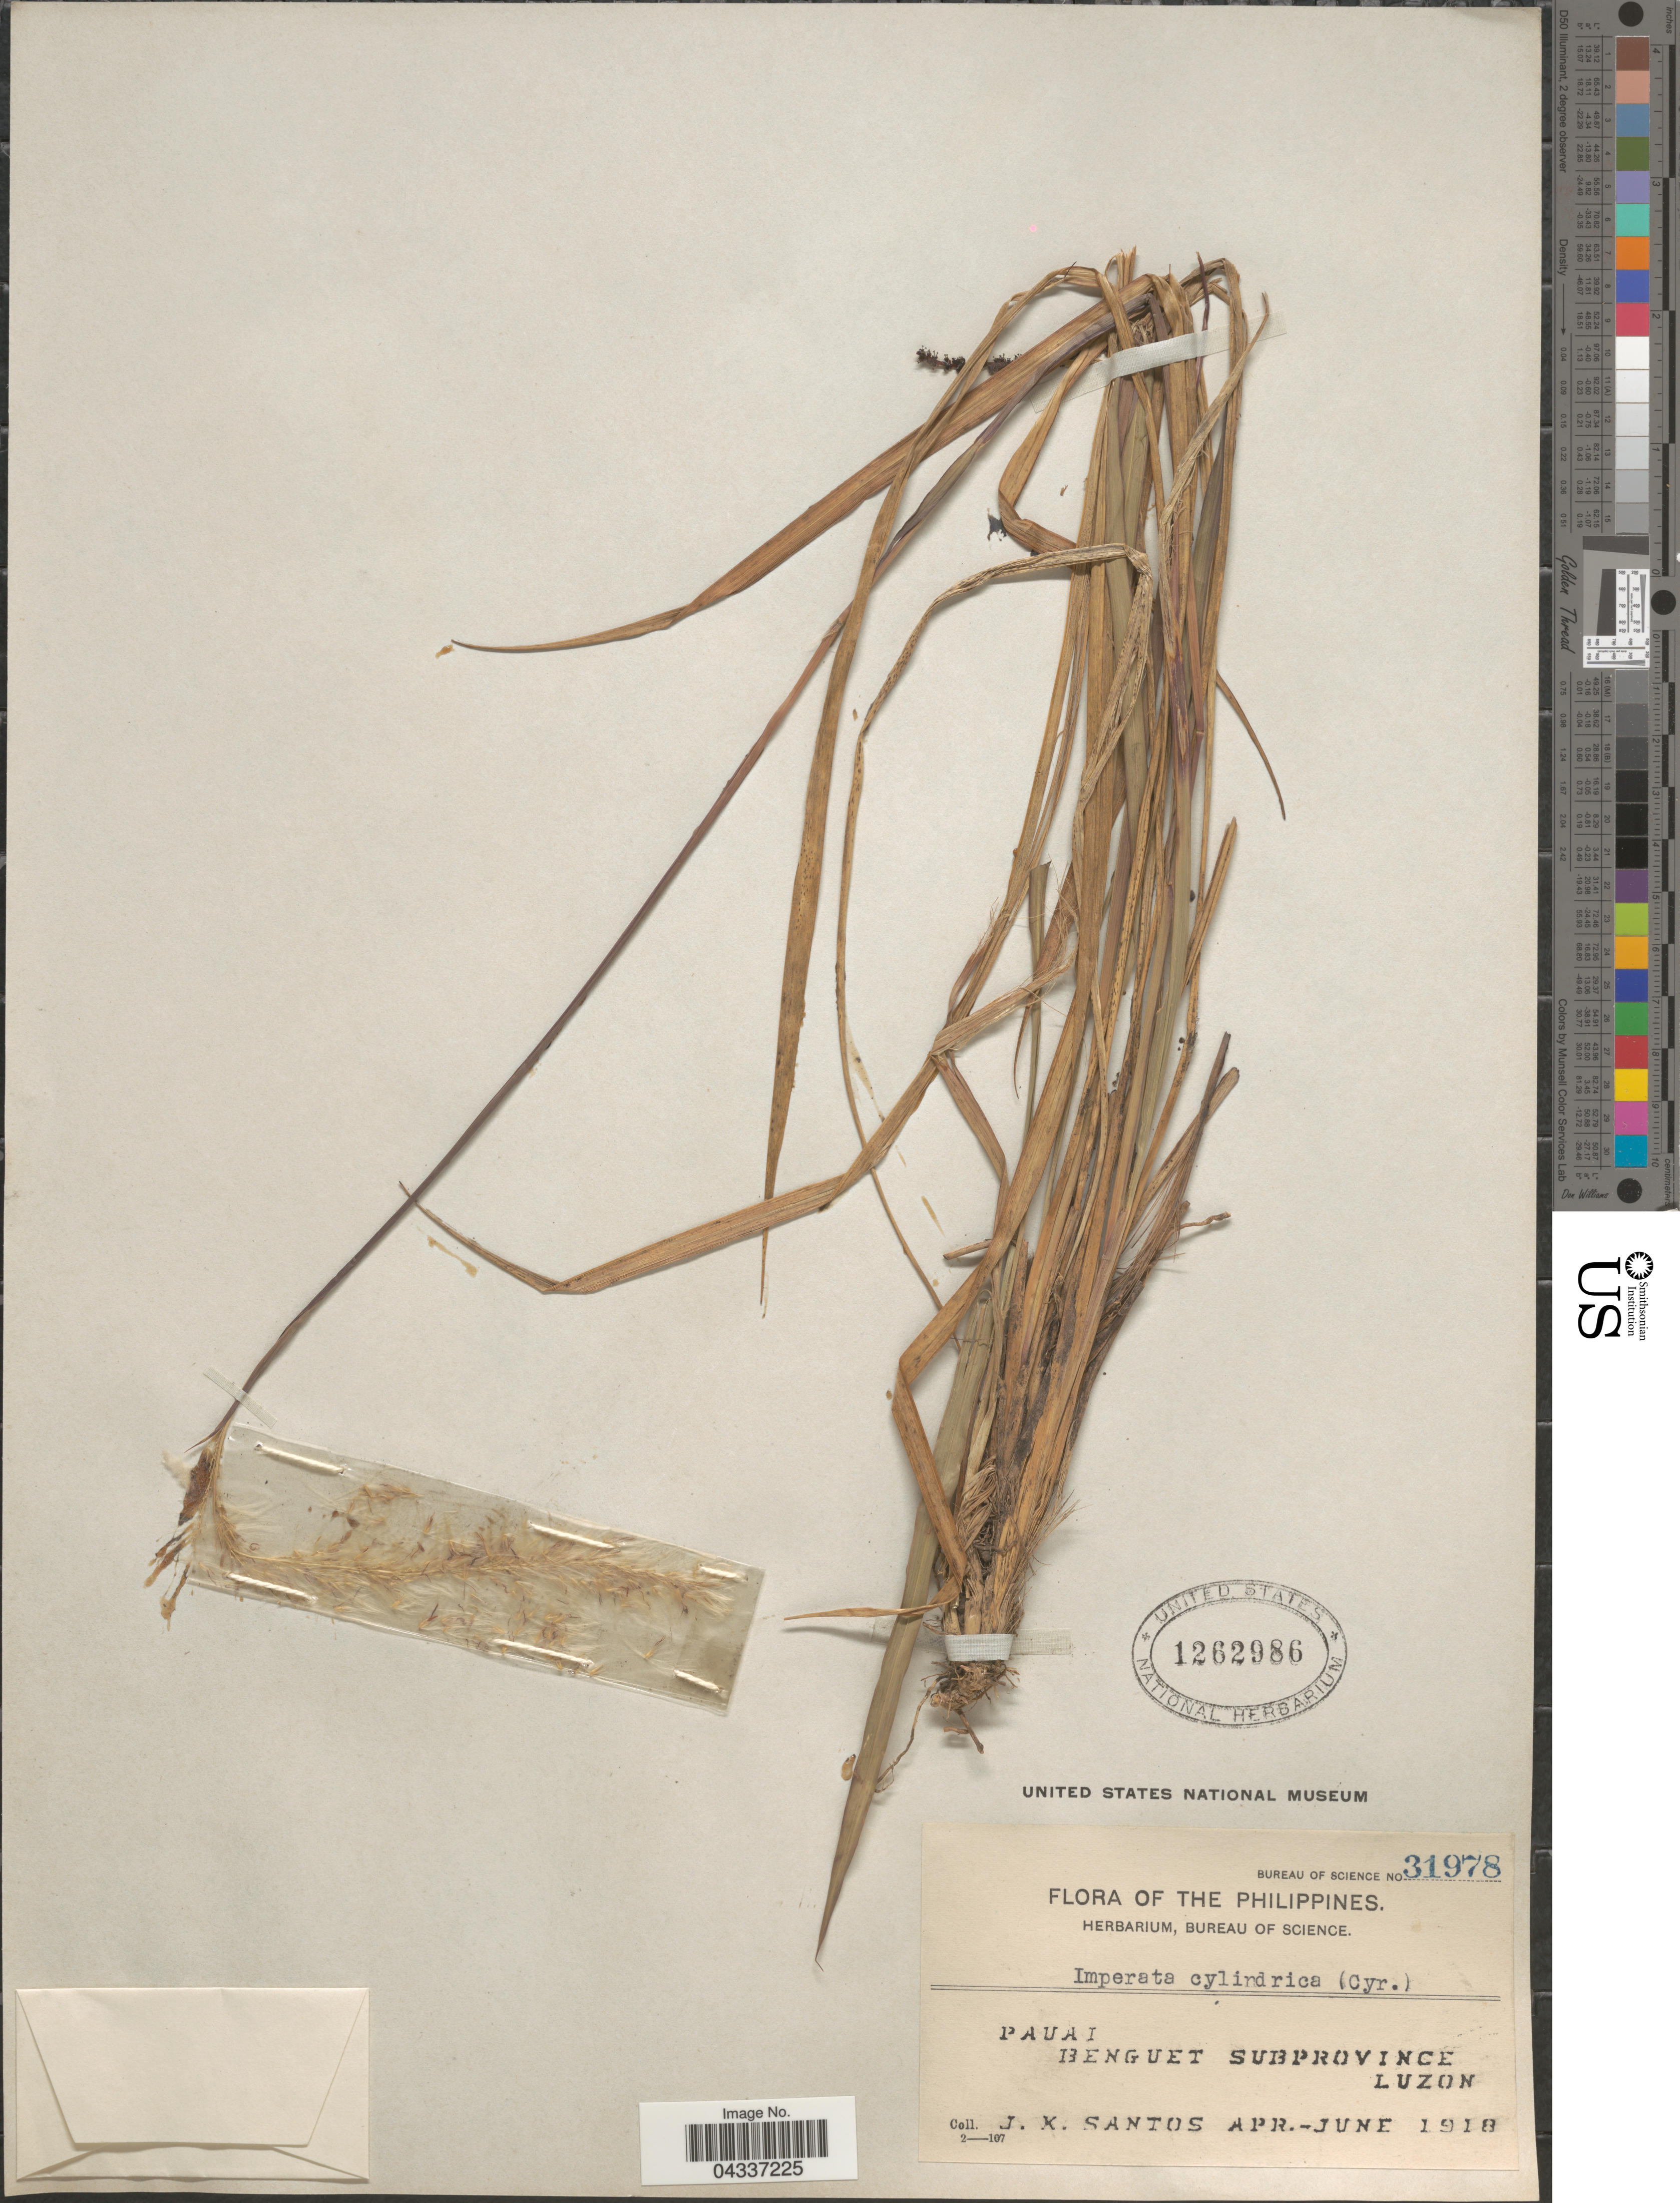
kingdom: Plantae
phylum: Tracheophyta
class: Liliopsida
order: Poales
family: Poaceae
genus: Imperata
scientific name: Imperata cylindrica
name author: (L.) P. Beauv.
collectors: J. K. Santos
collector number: Bureau of Science 31978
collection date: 1918-04/1918-06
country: Philippines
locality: Pauai. Benguet Subprovince. Luzon.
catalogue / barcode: US 1262986